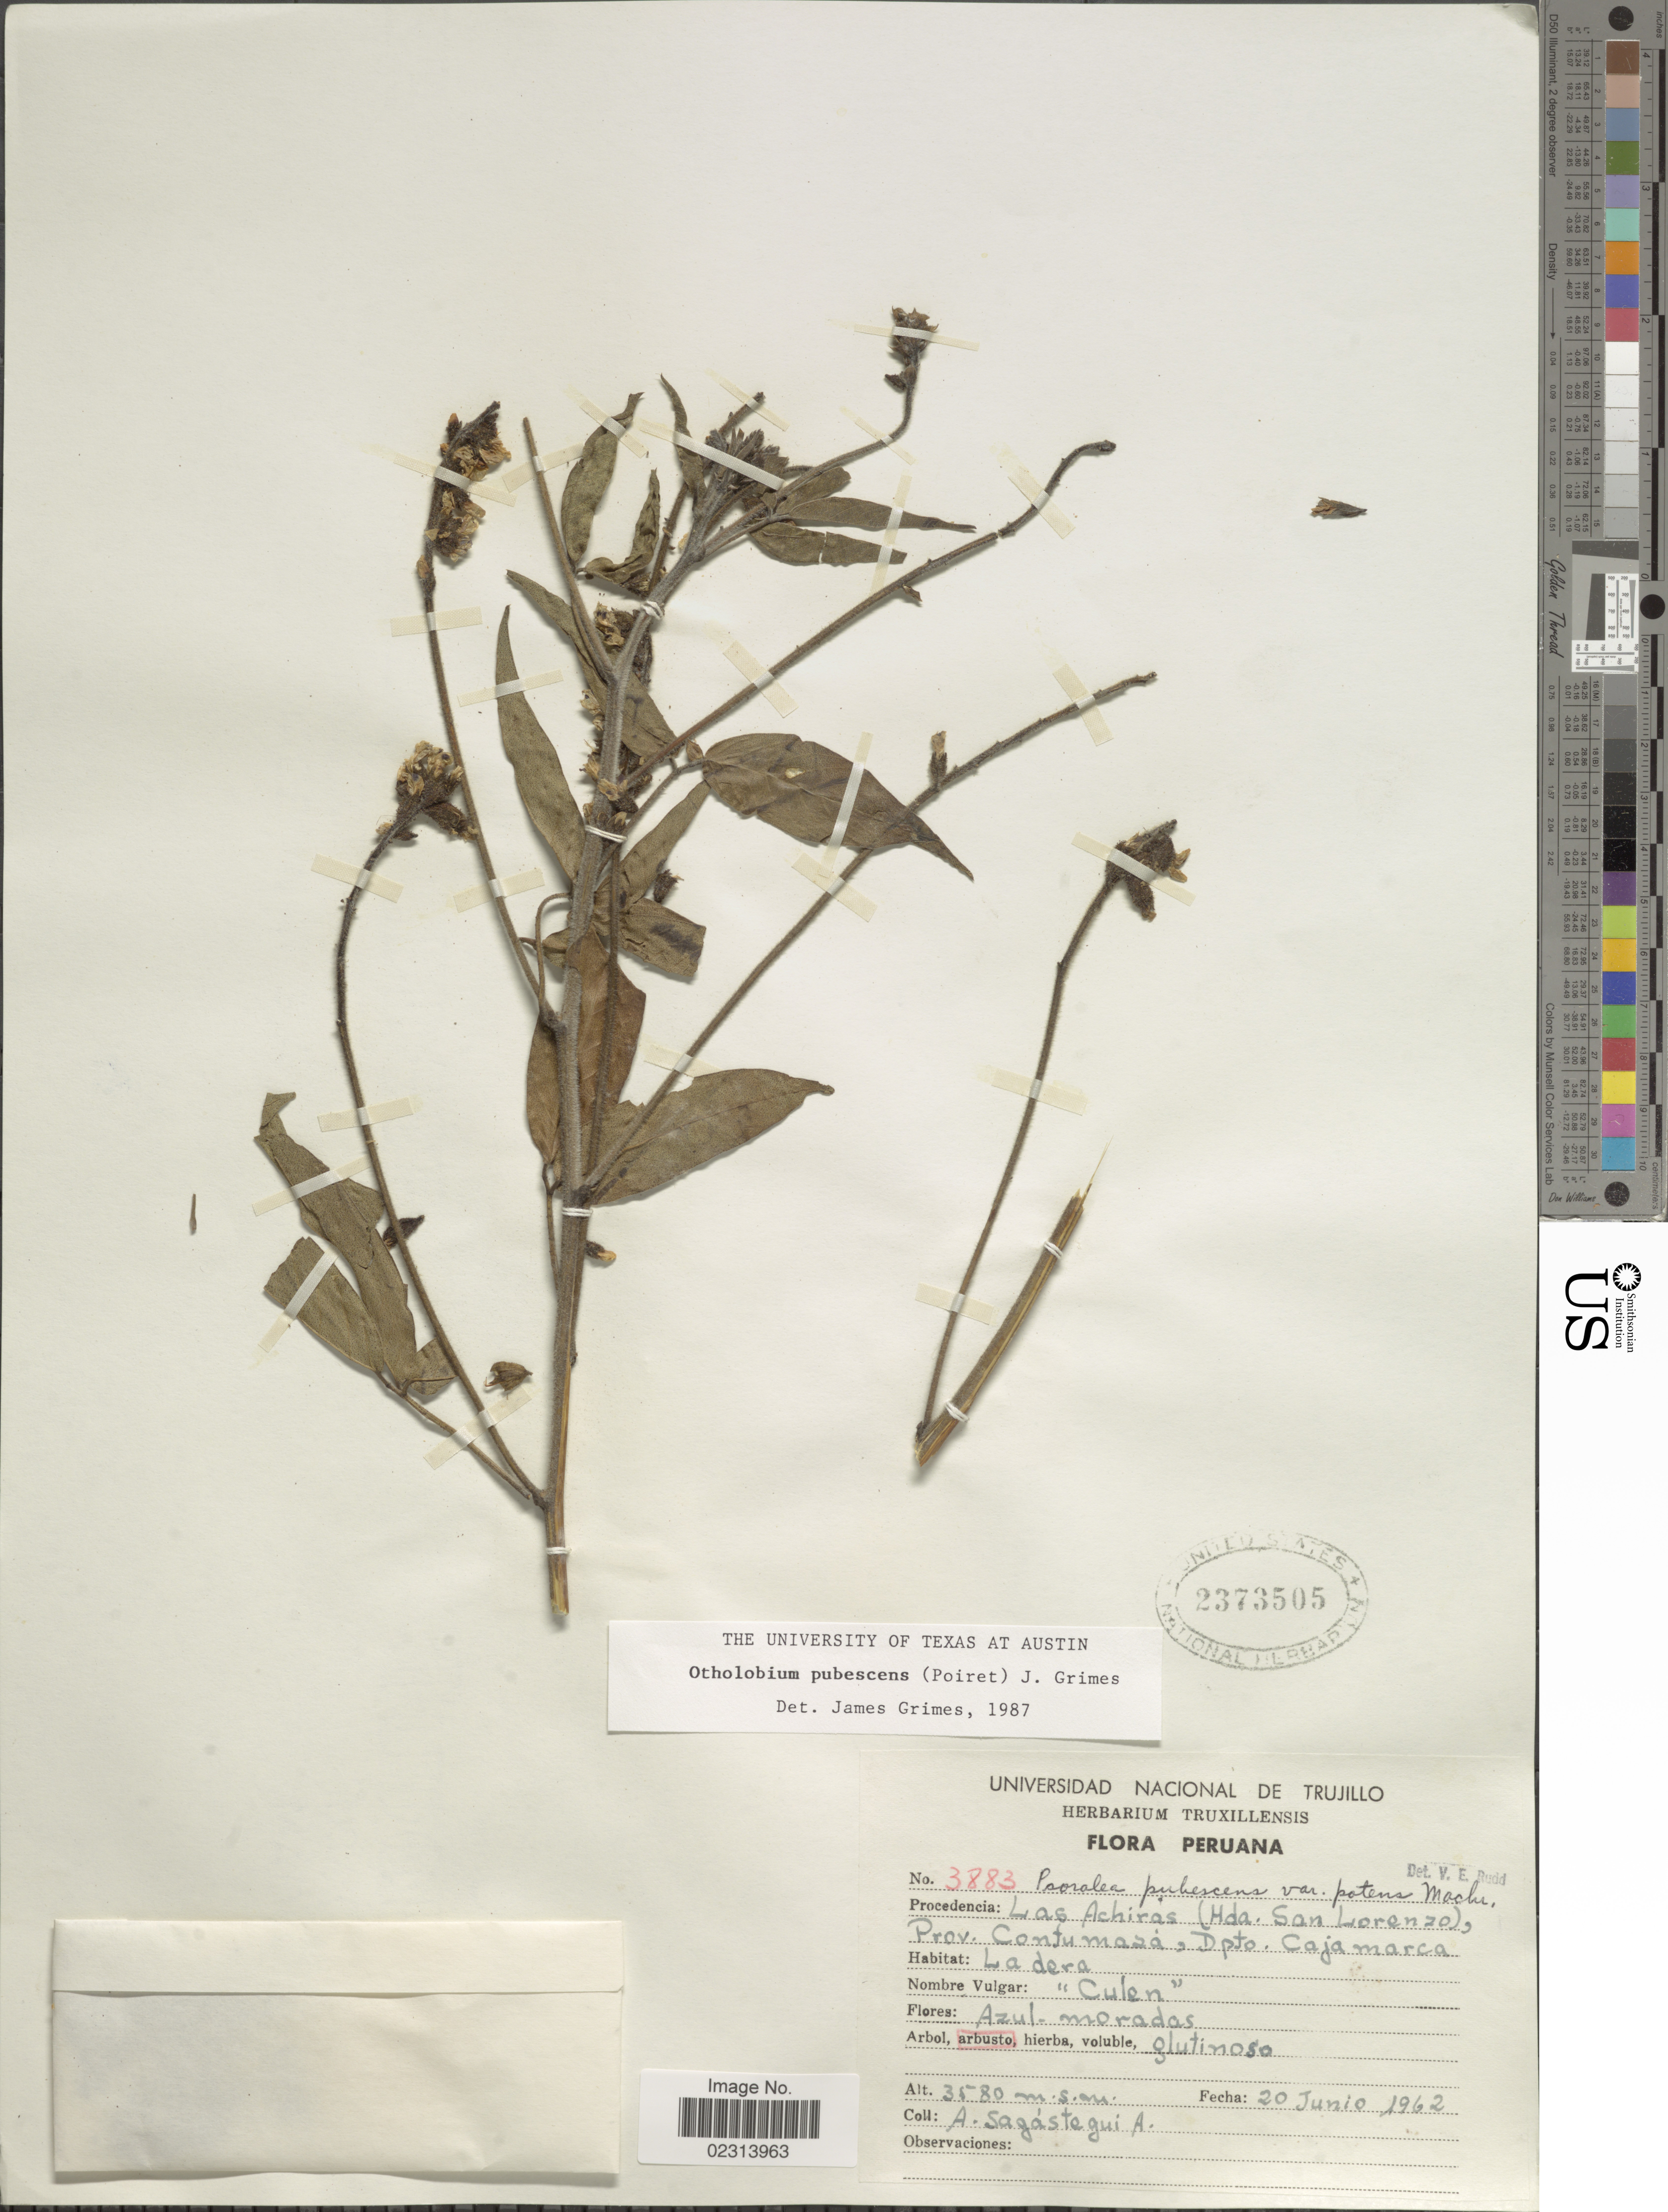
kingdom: Plantae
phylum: Tracheophyta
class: Magnoliopsida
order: Fabales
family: Fabaceae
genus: Otholobium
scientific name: Otholobium pubescens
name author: (Poir.) J.W. Grimes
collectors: A. Sagástegui A.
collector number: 3883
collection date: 1962-06-20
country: Peru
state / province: Cajamarca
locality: Procedencia: Las Achiras, (Hda. Lorenzo), Prov. Contumaza, Dpto. Cajamarca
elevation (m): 3580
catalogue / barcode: US 2373505